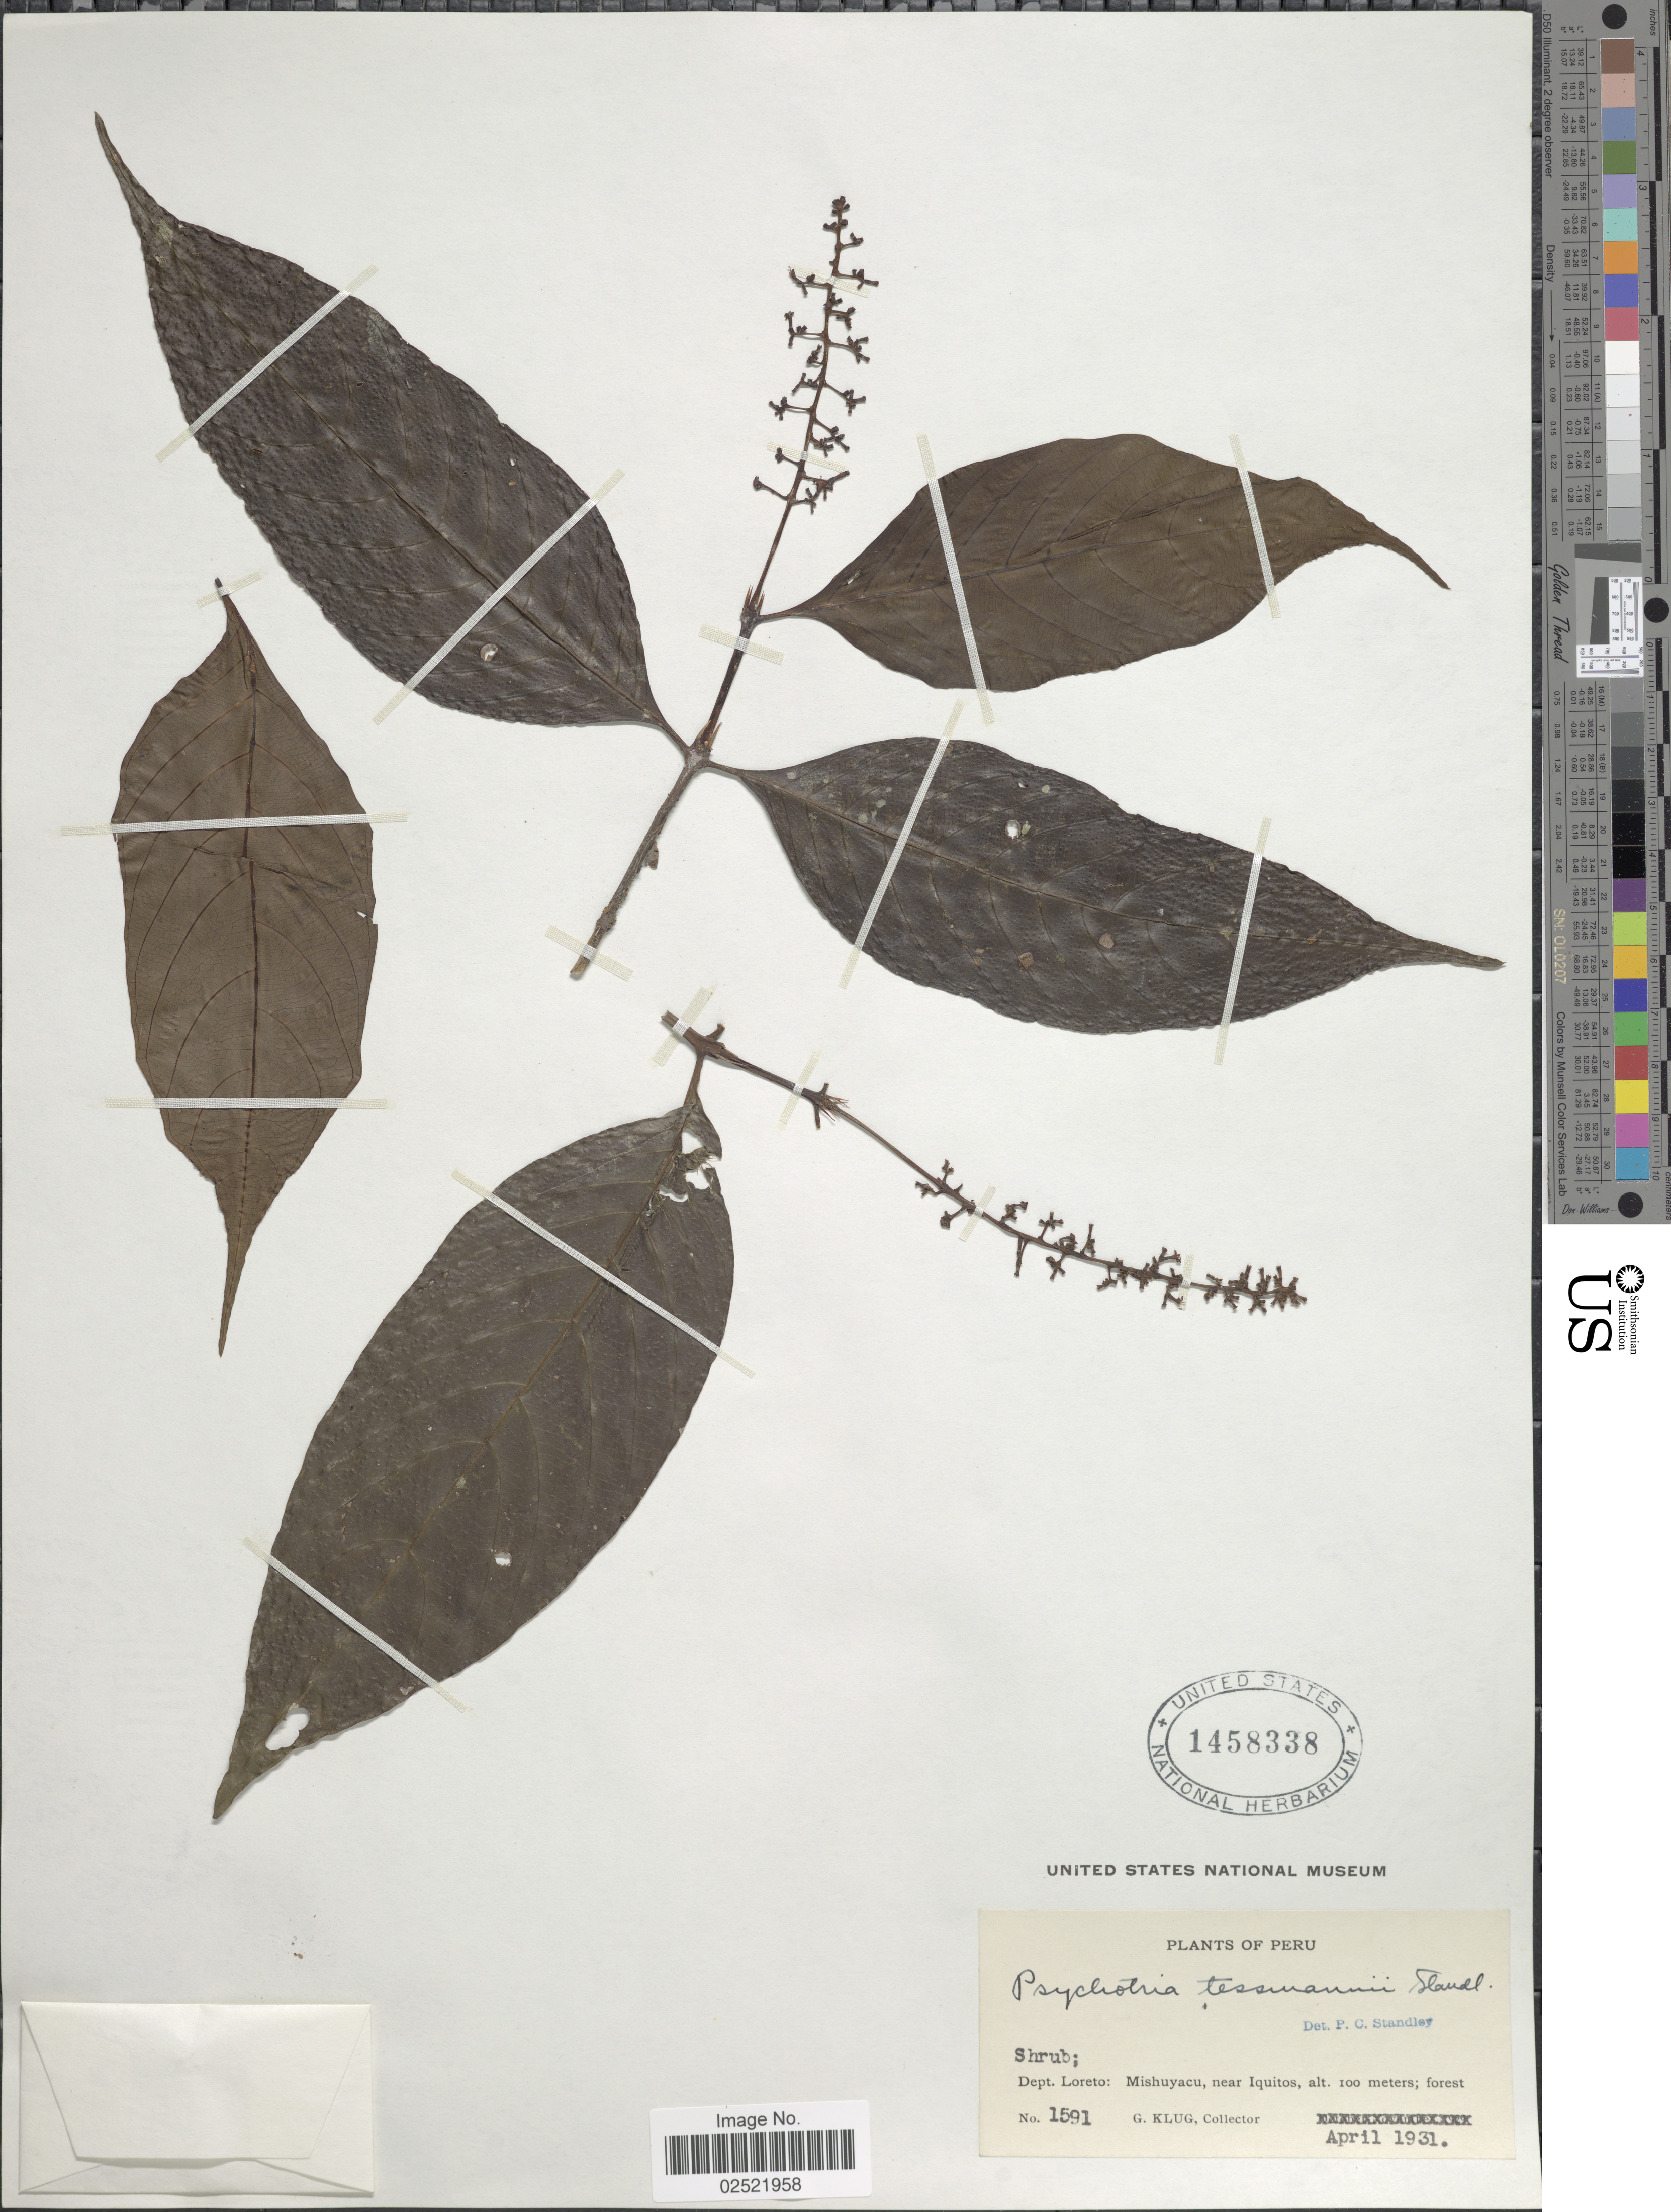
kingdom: Plantae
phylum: Tracheophyta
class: Magnoliopsida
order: Gentianales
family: Rubiaceae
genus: Psychotria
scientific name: Psychotria tessmannii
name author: Standl.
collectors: G. Klug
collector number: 1591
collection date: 1931-04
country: Peru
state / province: Loreto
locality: Mishuyacu, near Iquitos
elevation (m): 100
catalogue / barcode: US 1458338